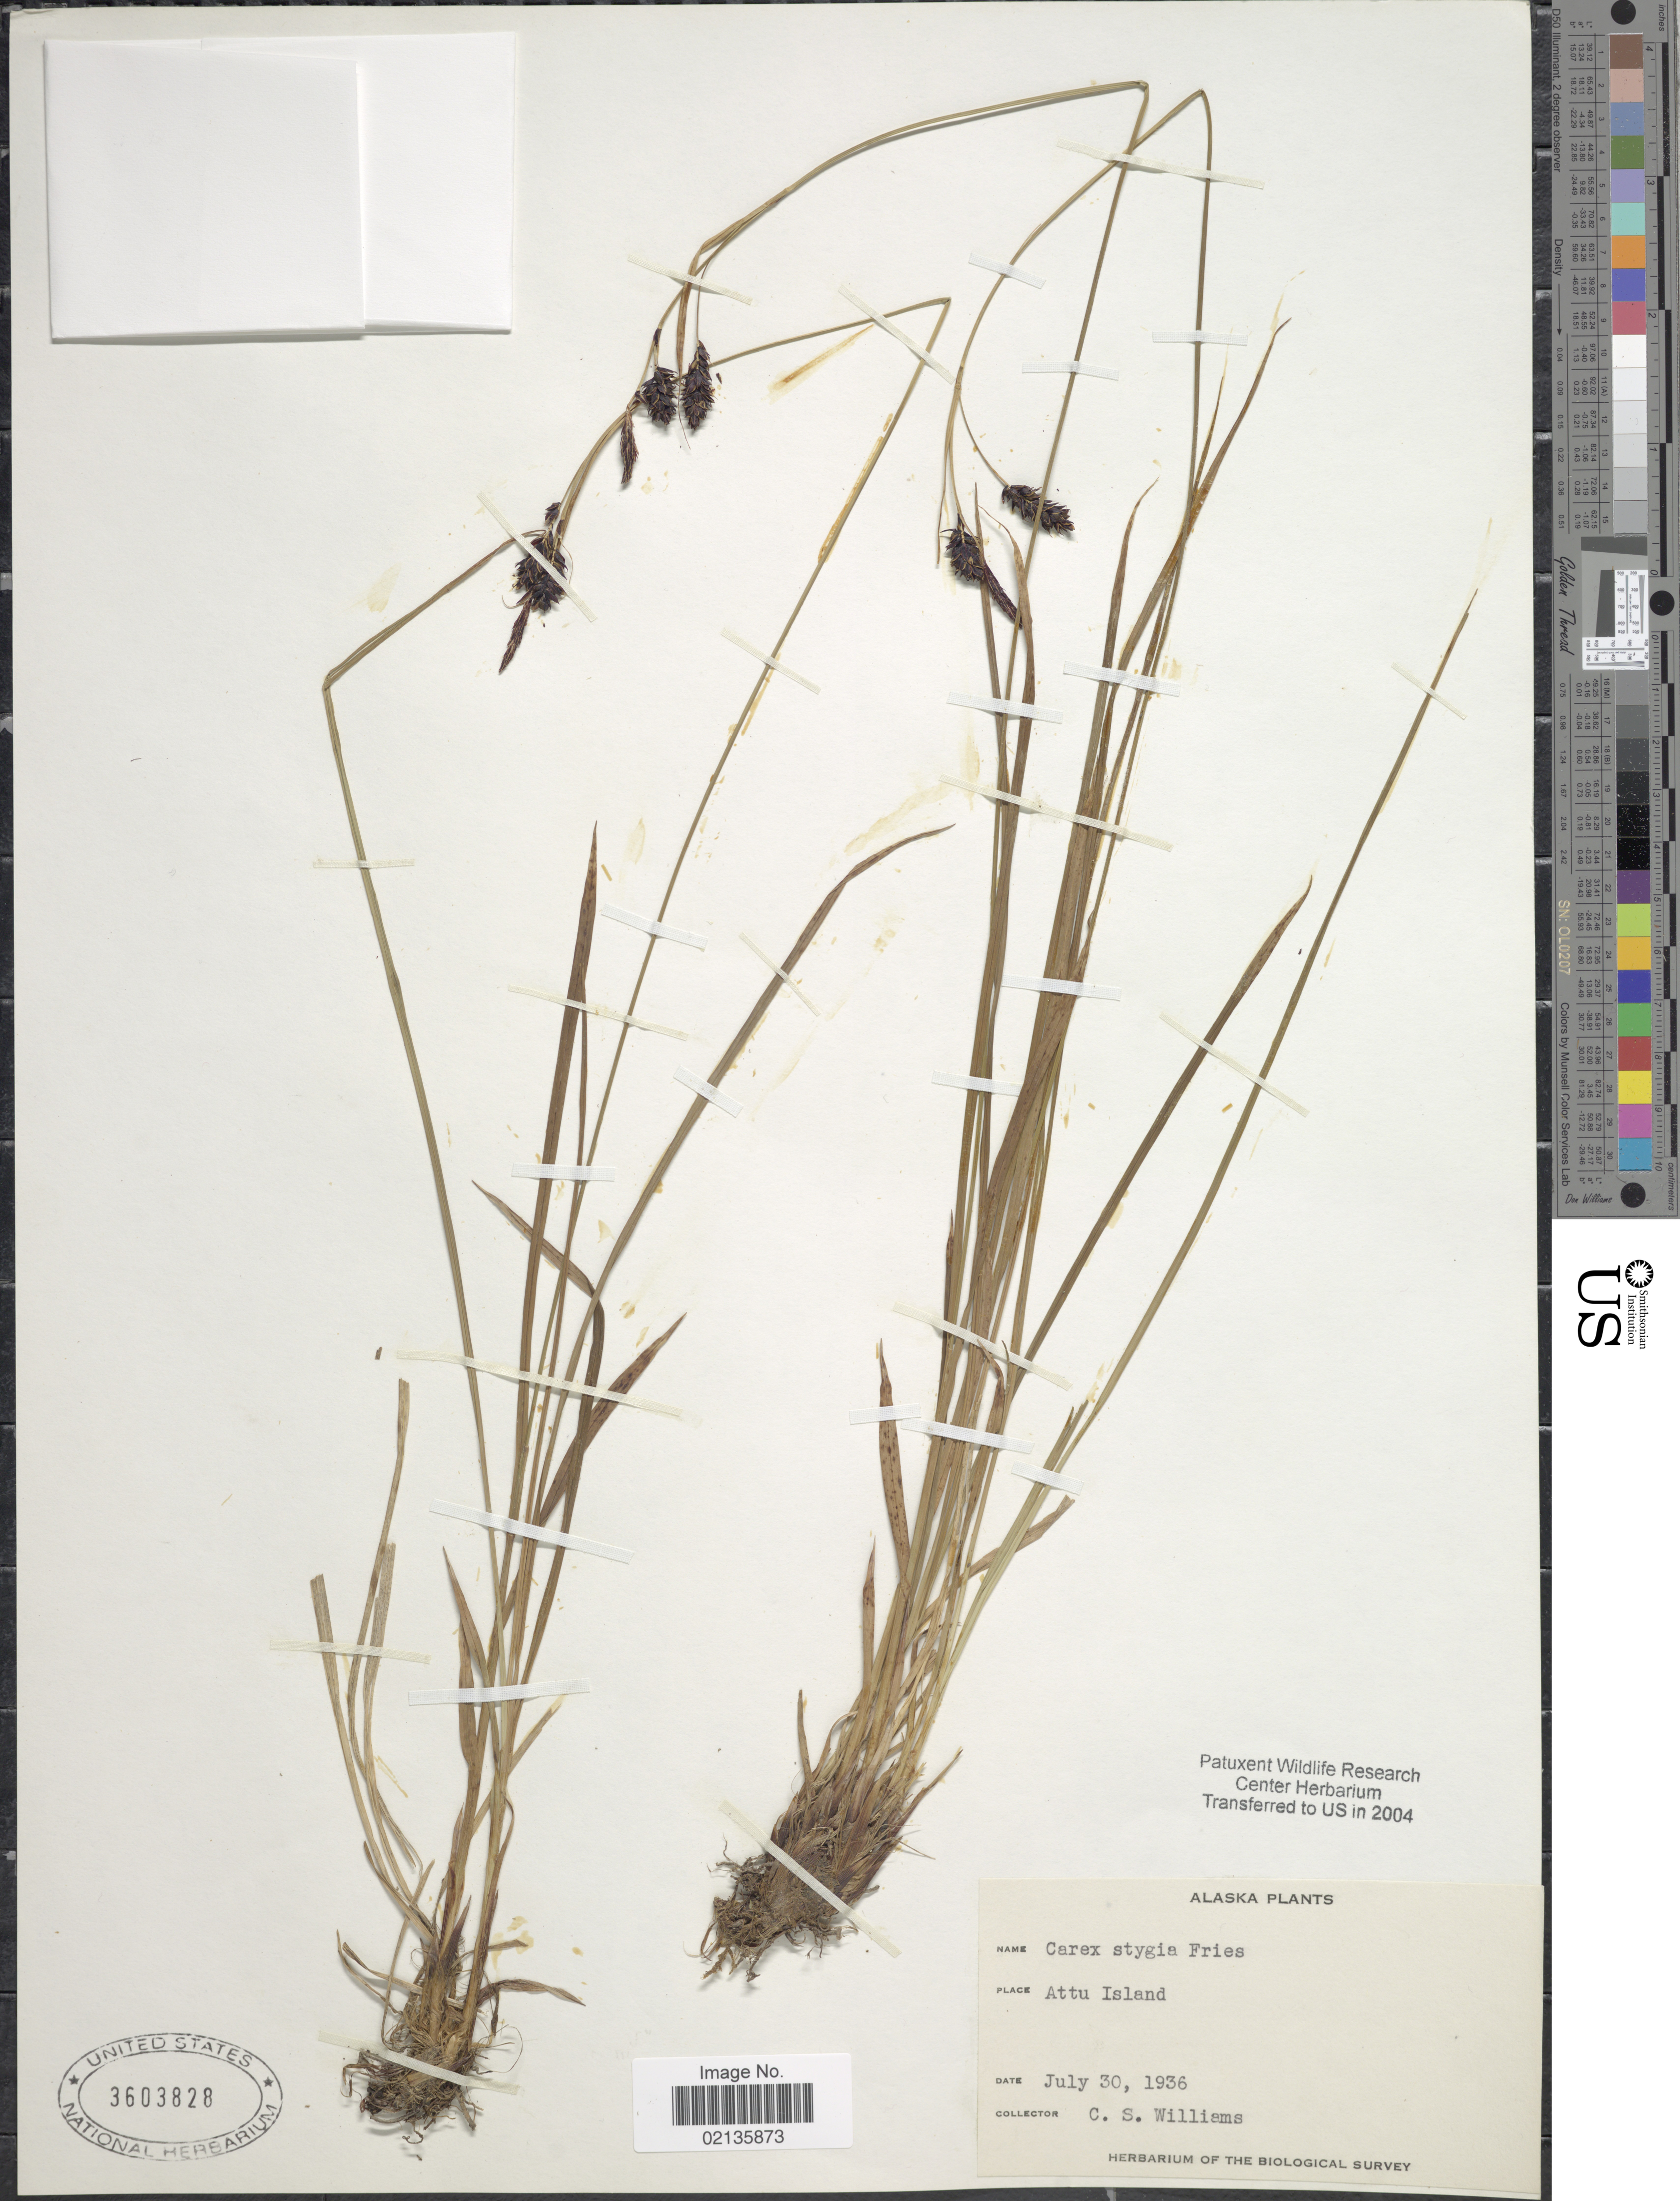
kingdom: Plantae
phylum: Tracheophyta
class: Liliopsida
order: Poales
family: Cyperaceae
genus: Carex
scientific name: Carex x stygia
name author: Fr.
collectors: C. Williams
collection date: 1936-07-30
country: United States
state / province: Alaska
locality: Attu Island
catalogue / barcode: US 3603828